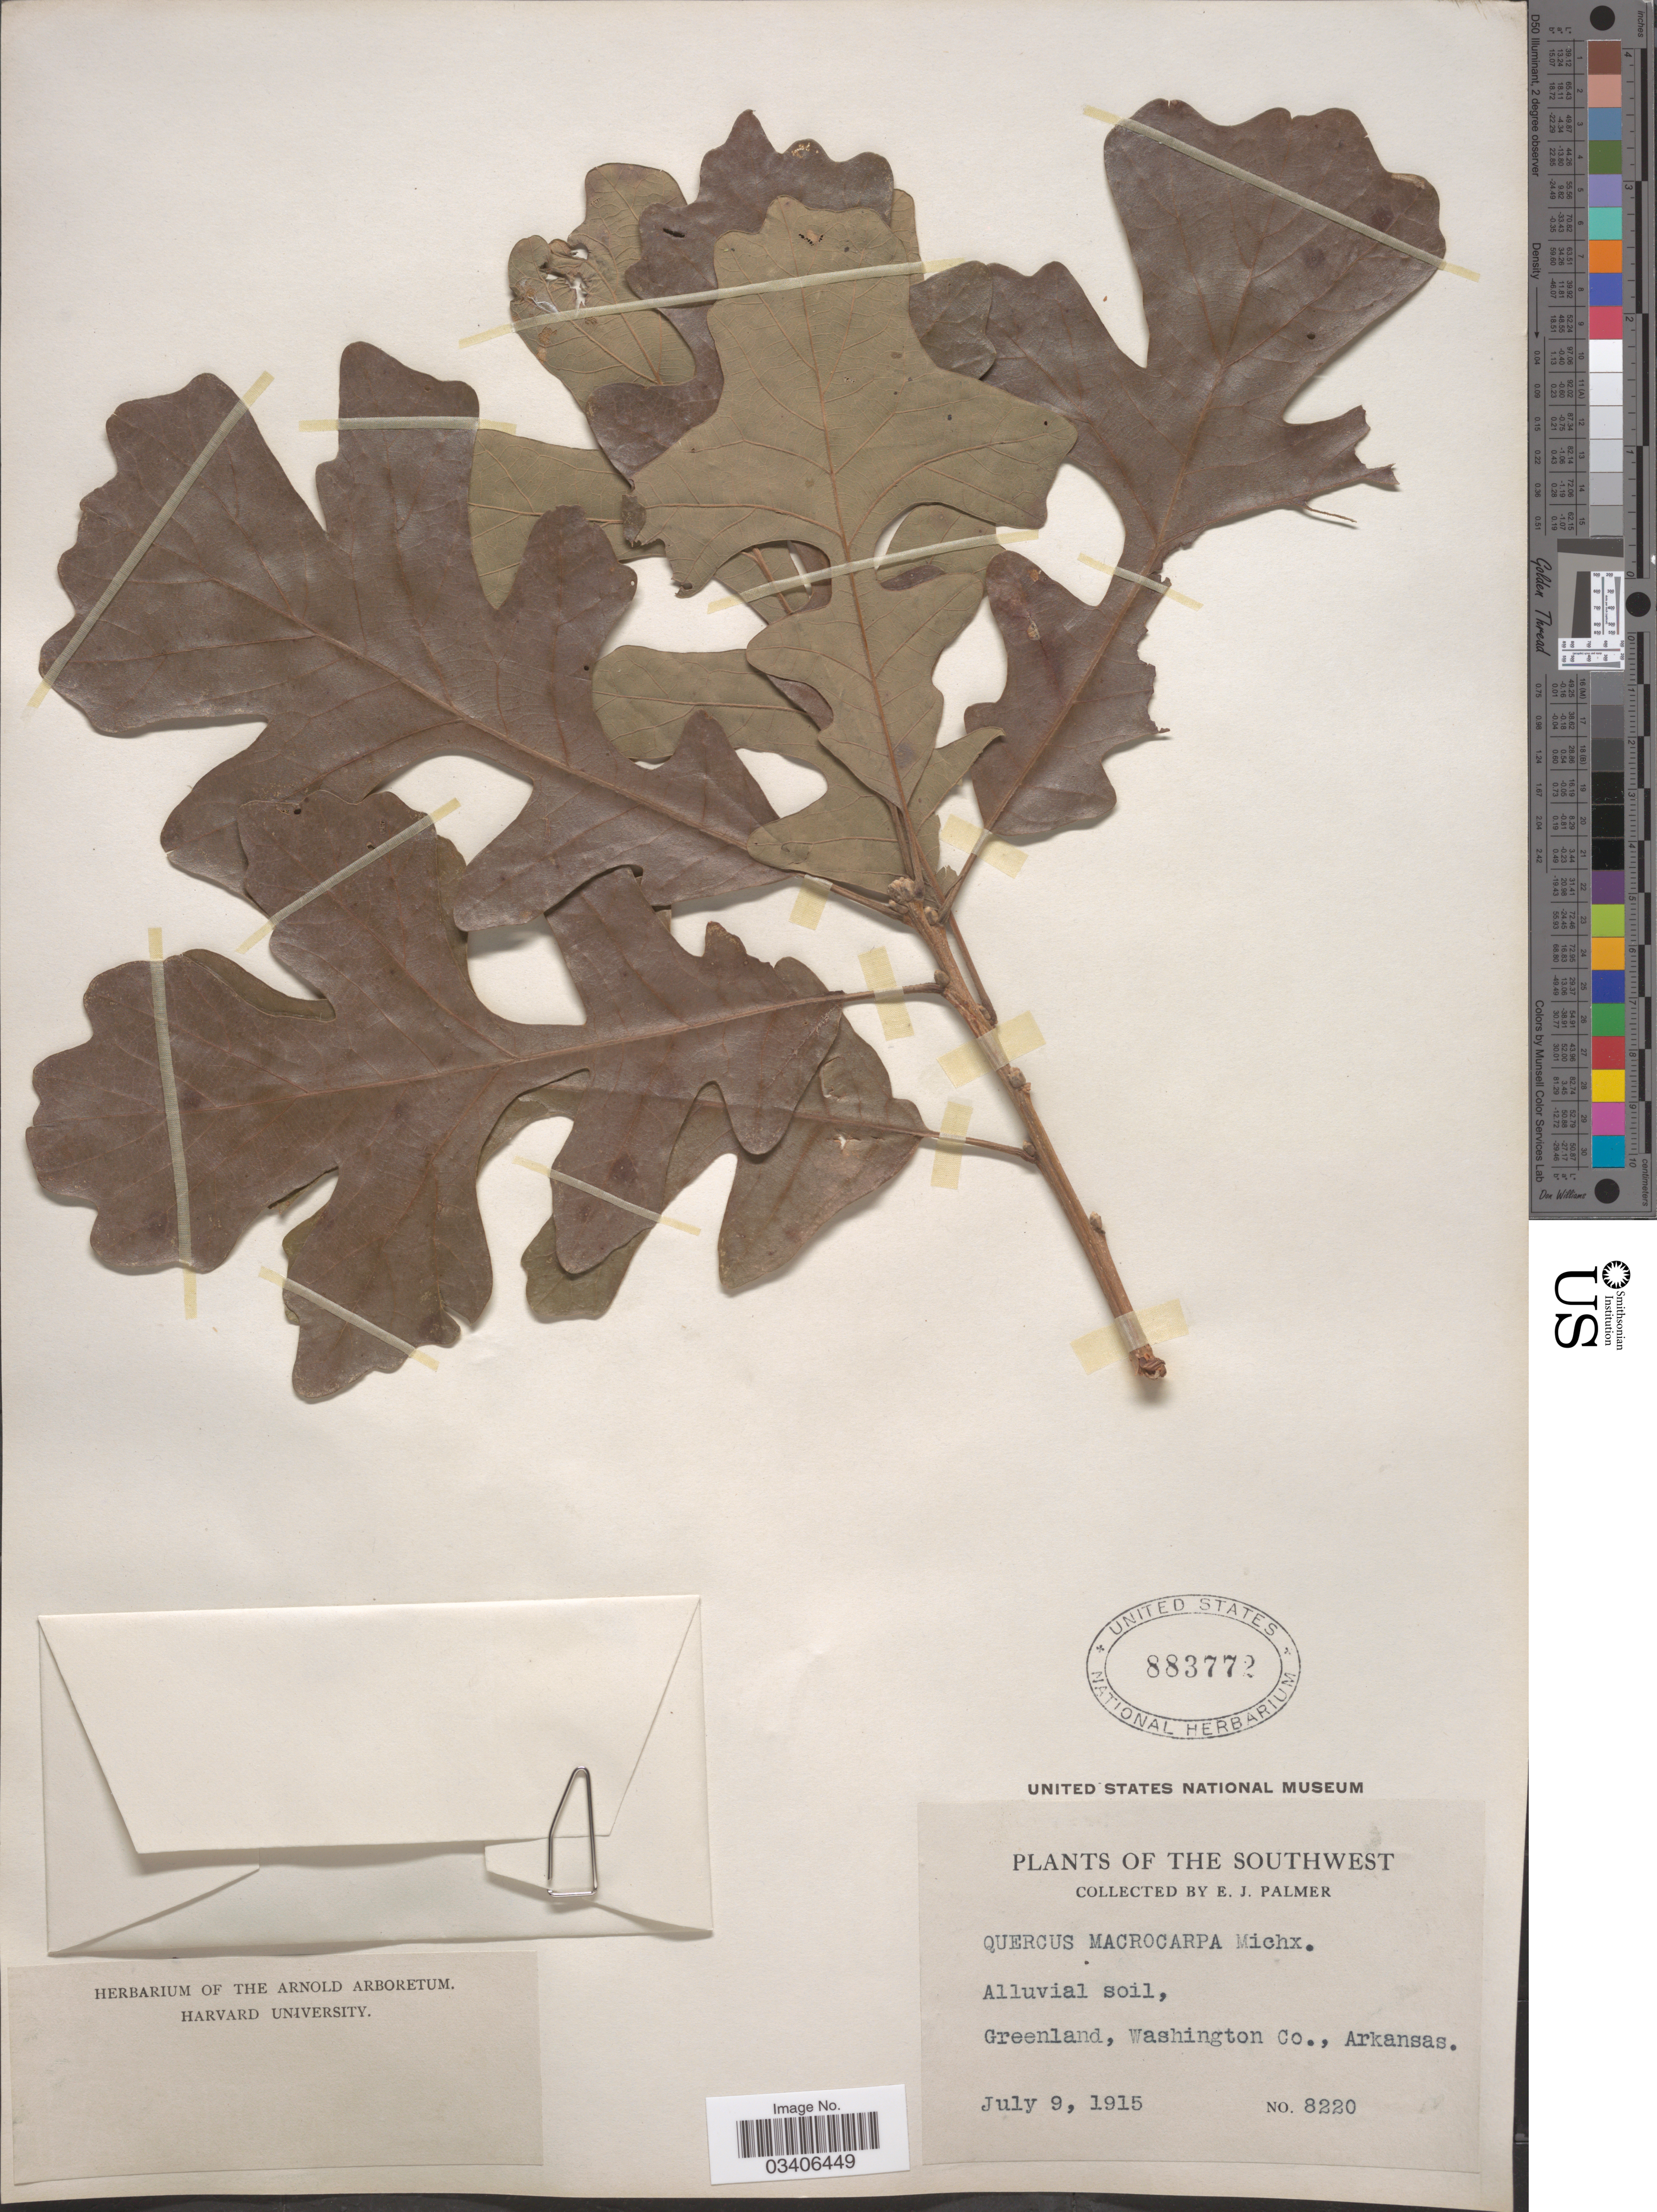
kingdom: Plantae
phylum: Tracheophyta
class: Magnoliopsida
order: Fagales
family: Fagaceae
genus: Quercus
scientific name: Quercus macrocarpa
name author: Michx.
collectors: E. J. Palmer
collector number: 8220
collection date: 1915-07-09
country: United States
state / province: Arkansas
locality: The Southwest. Greenland, Washington Co.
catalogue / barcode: US 883772